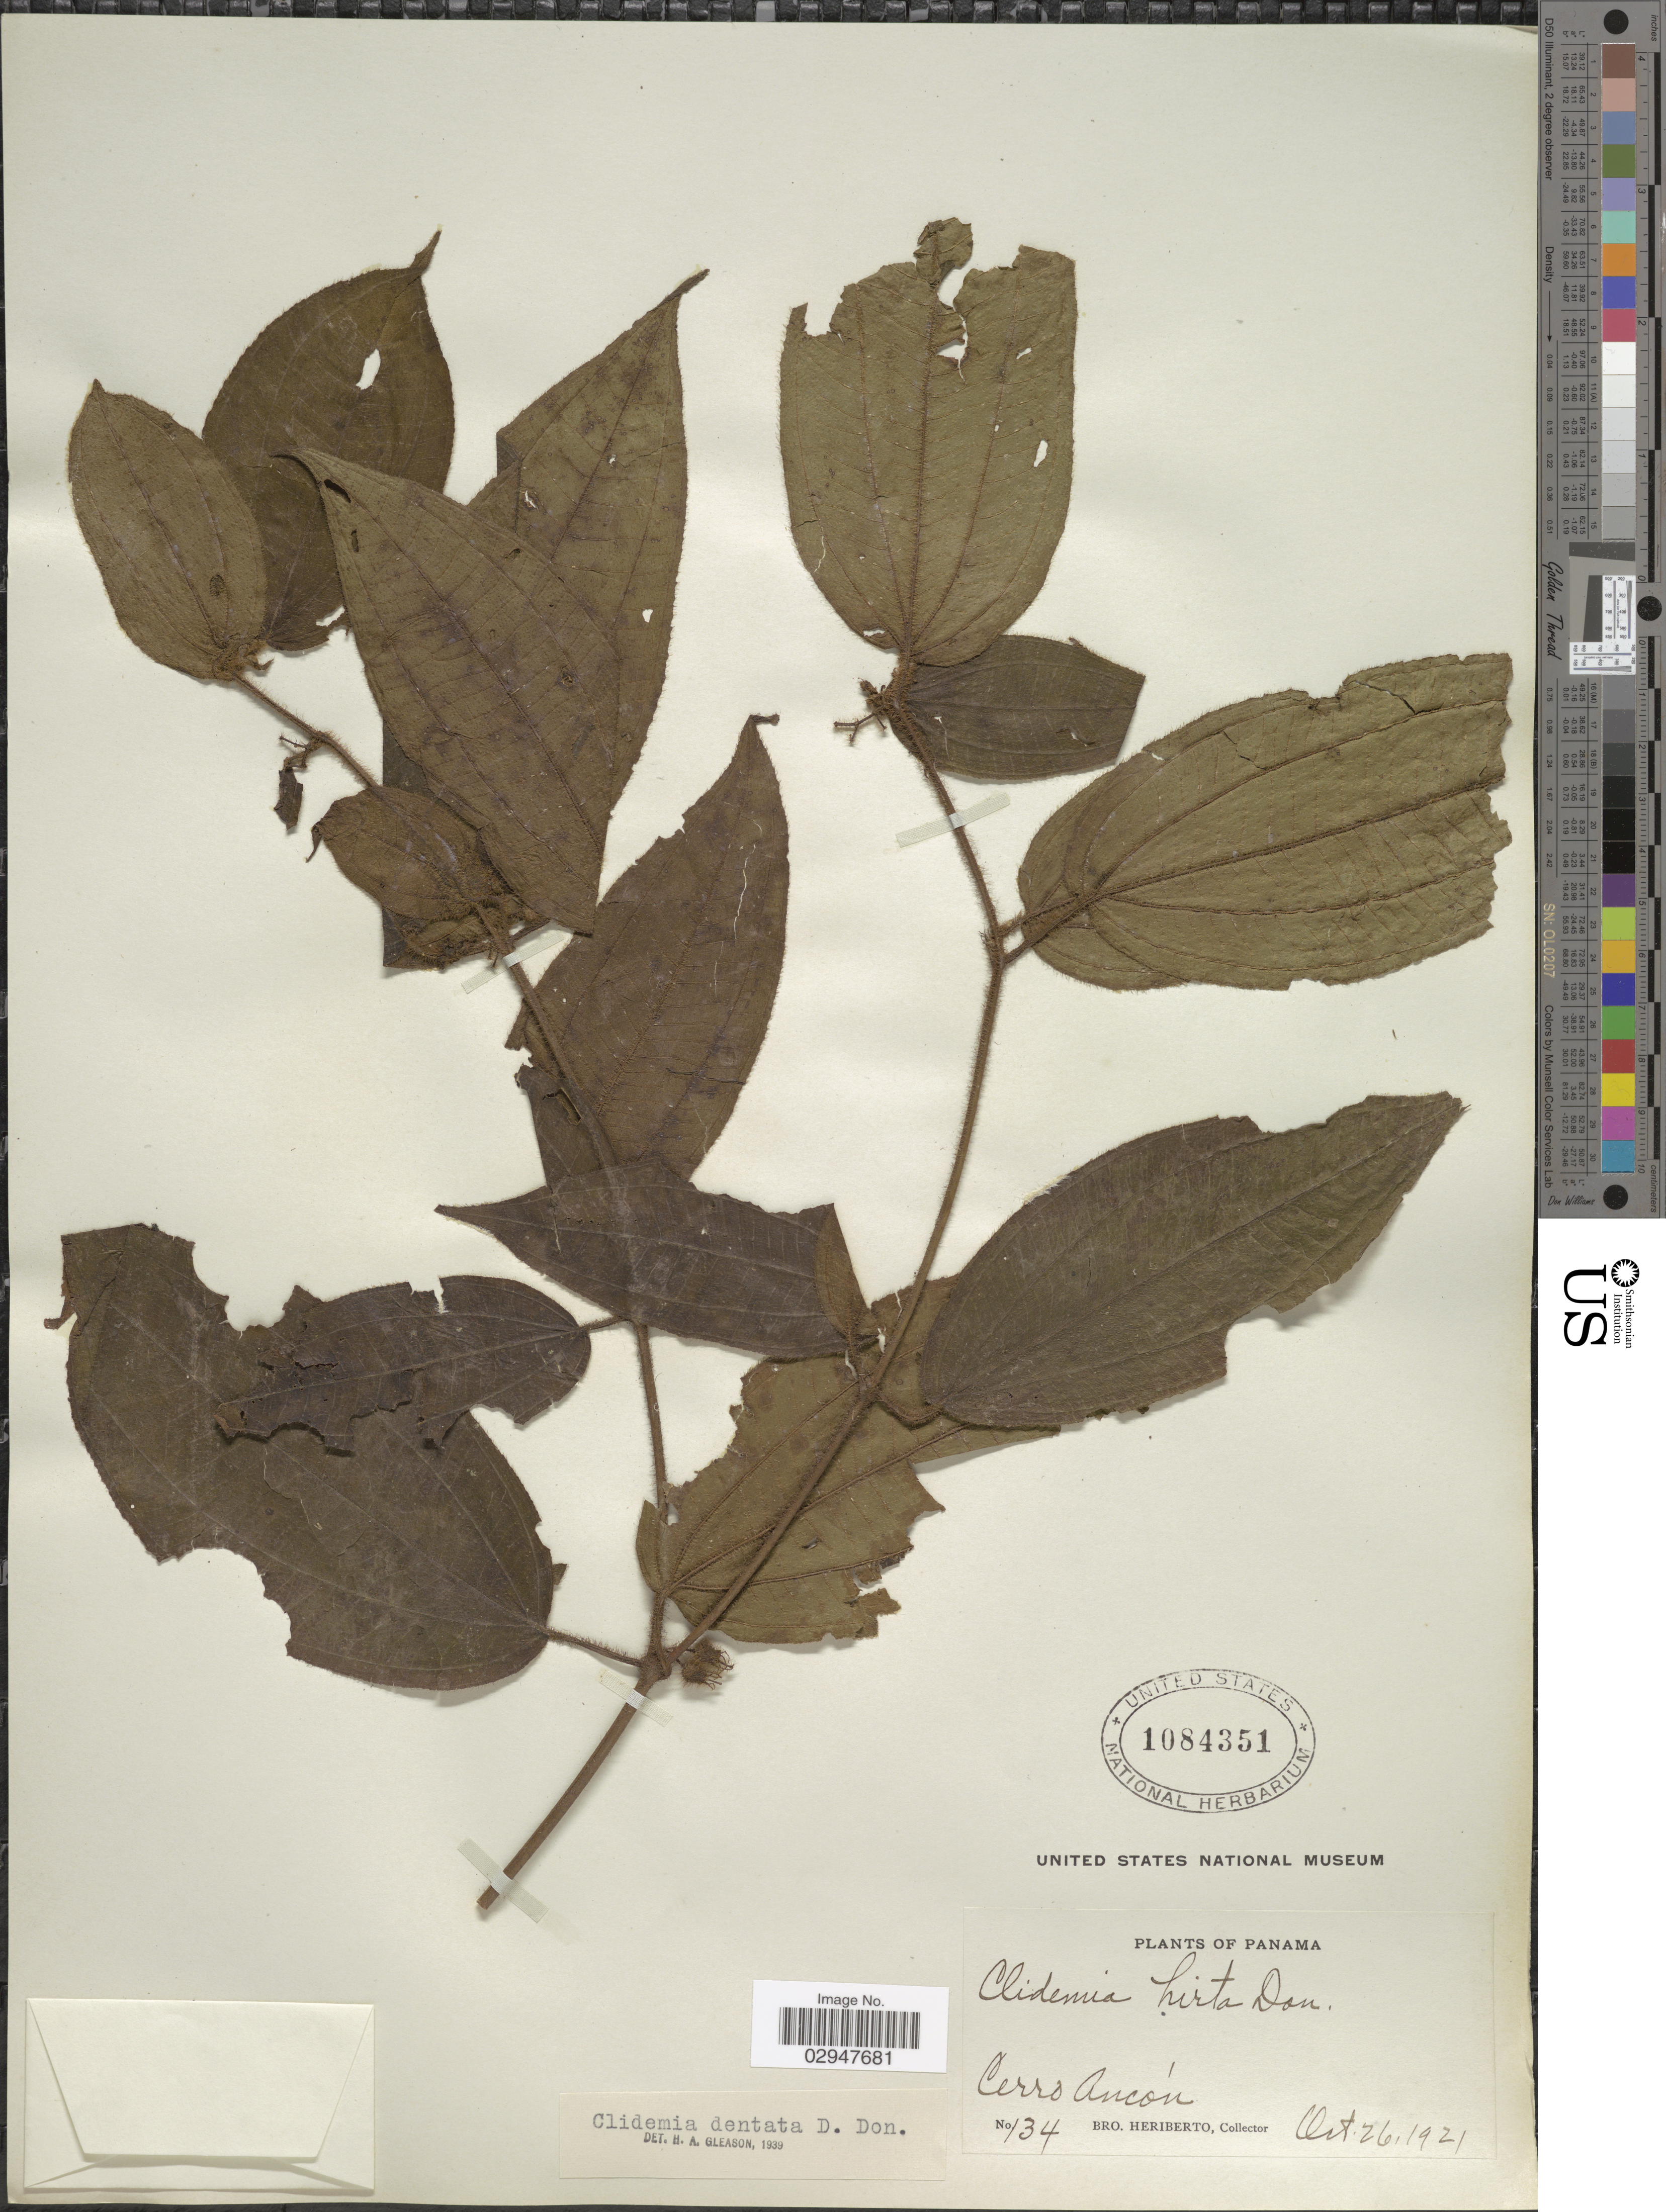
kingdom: Plantae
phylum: Tracheophyta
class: Magnoliopsida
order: Myrtales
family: Melastomataceae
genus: Clidemia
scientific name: Clidemia dentata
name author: D. Don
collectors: B. Heriberto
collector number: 134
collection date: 1921-10-26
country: Panama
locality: Cerro Ancón.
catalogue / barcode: US 1084351